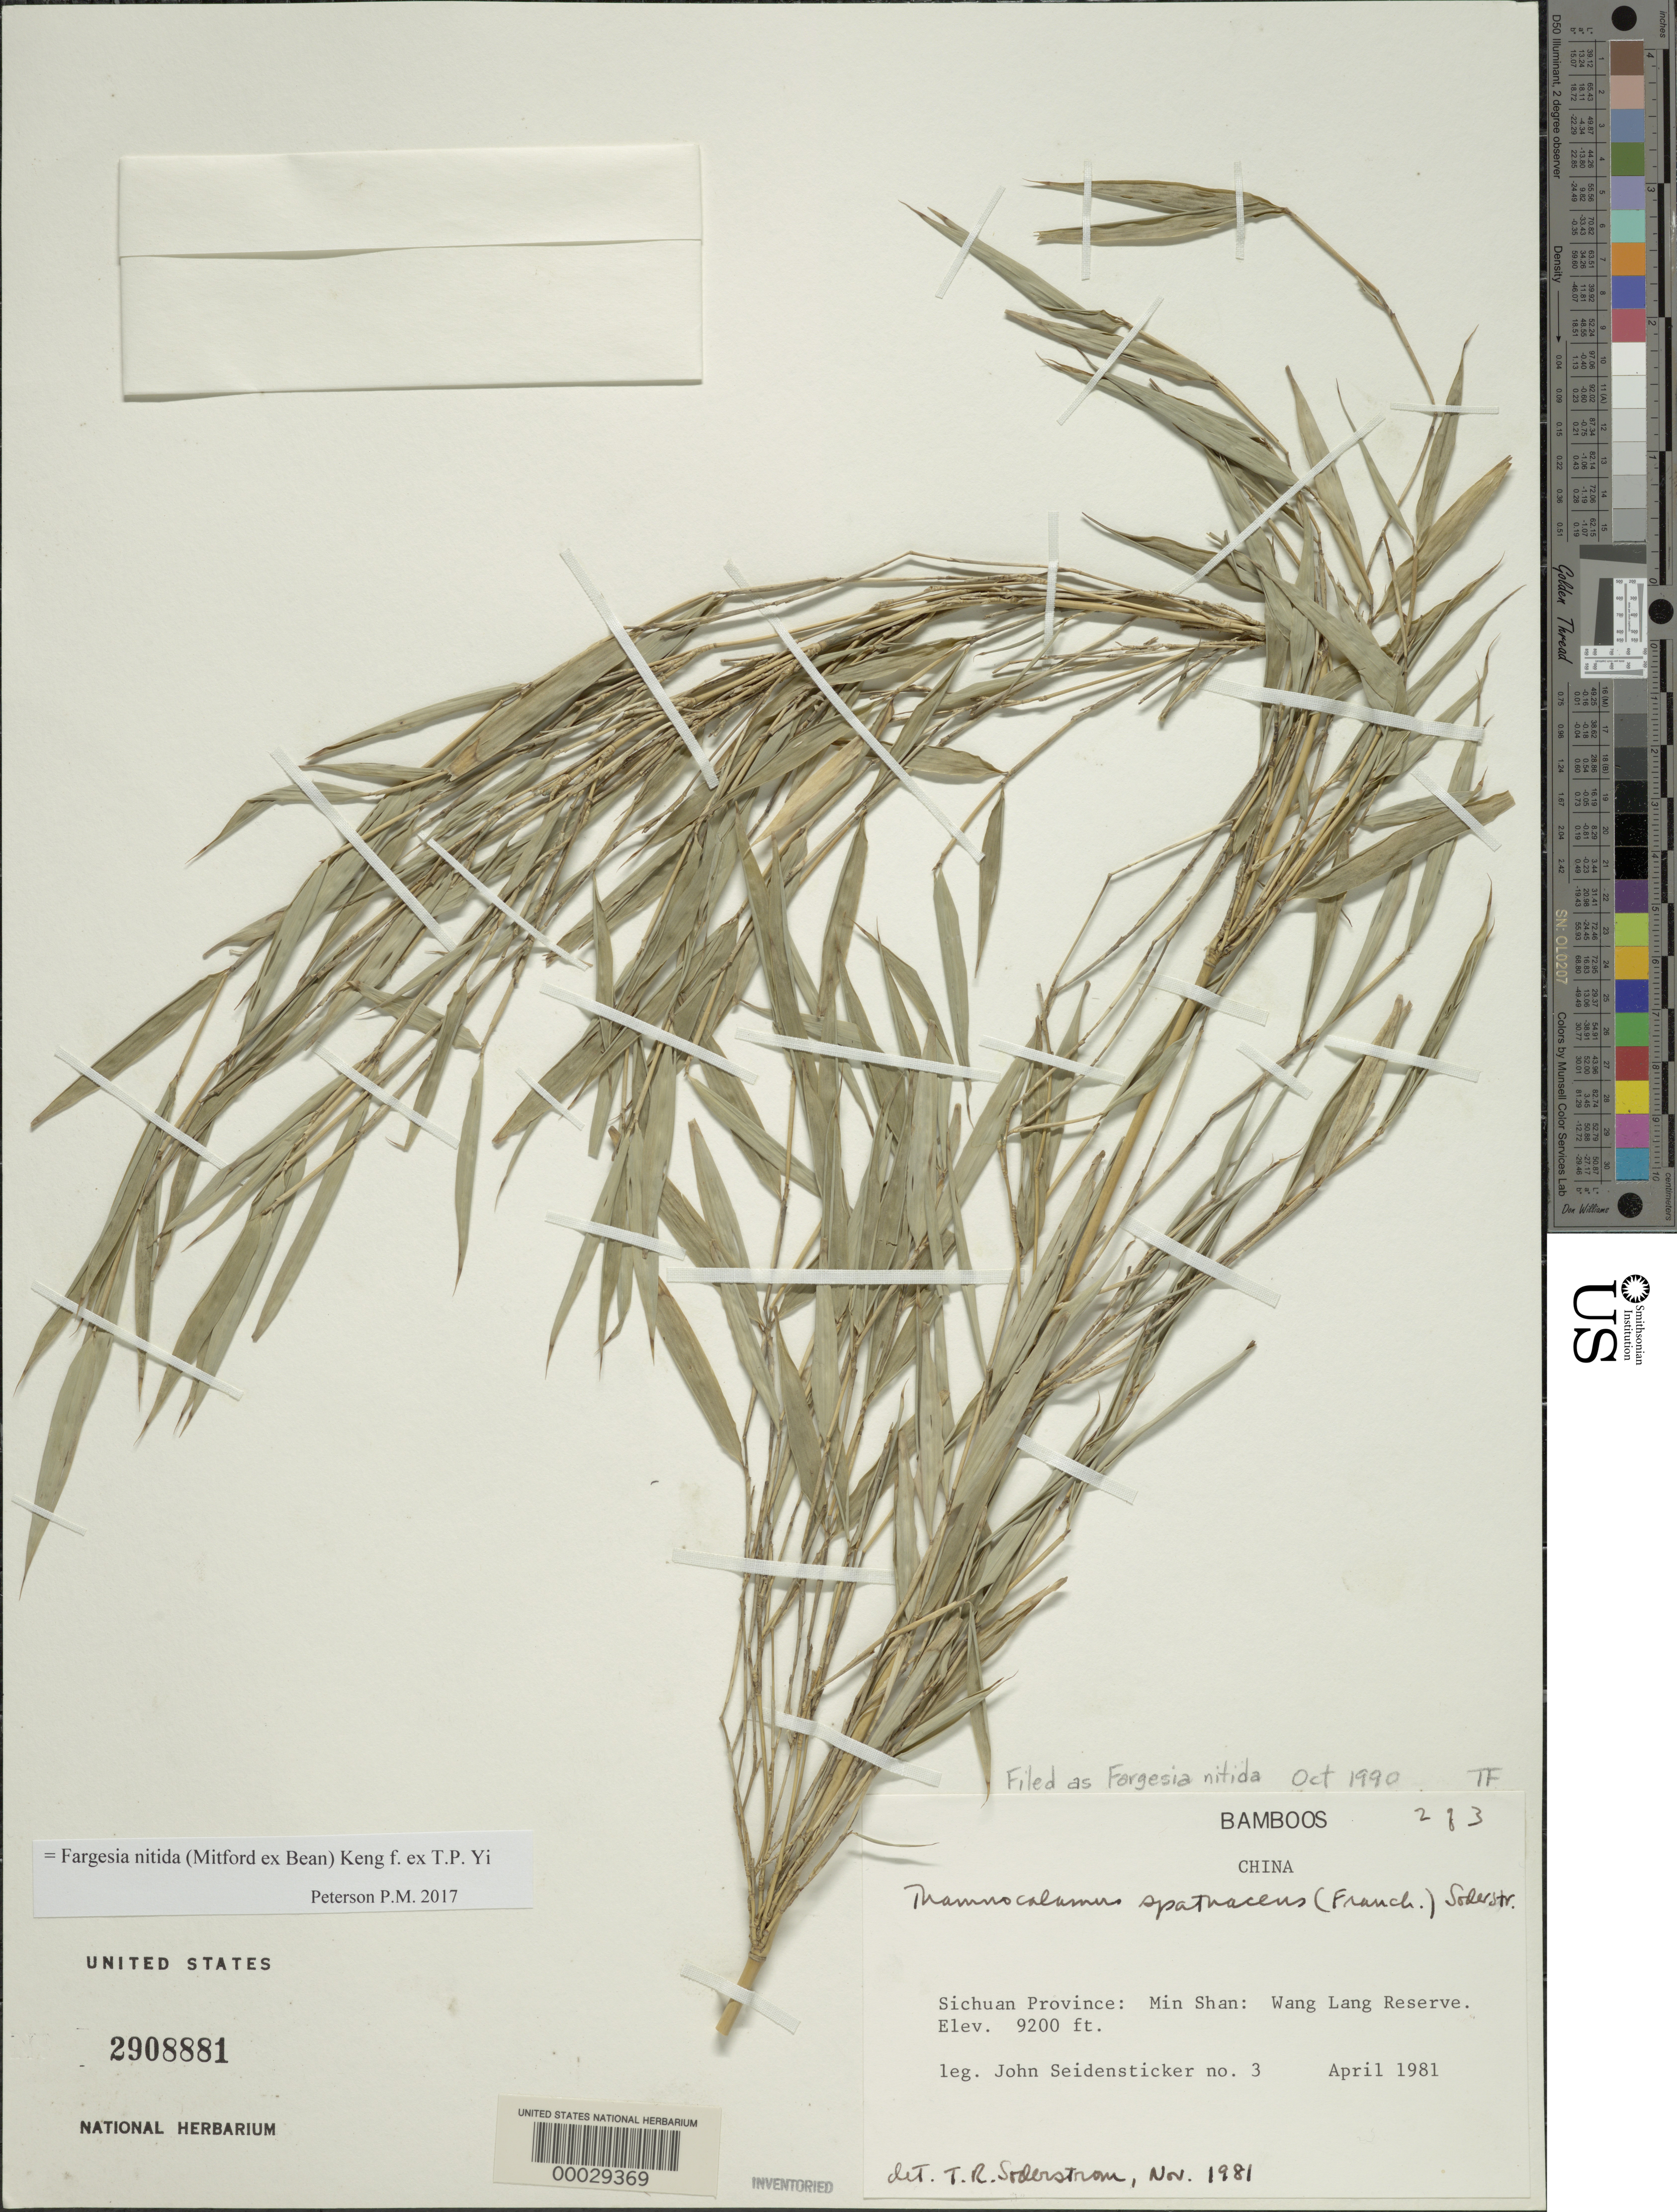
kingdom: Plantae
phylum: Tracheophyta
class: Liliopsida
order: Poales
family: Poaceae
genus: Fargesia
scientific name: Fargesia nitida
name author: (Mitford ex Stapf) Keng f. ex T.P. Yi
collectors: J. Seidensticker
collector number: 3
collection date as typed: Apr 1981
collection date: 1981-04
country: China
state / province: Sichuan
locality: Min Shan, Wang Lang Reserve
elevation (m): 2804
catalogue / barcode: US 2908881